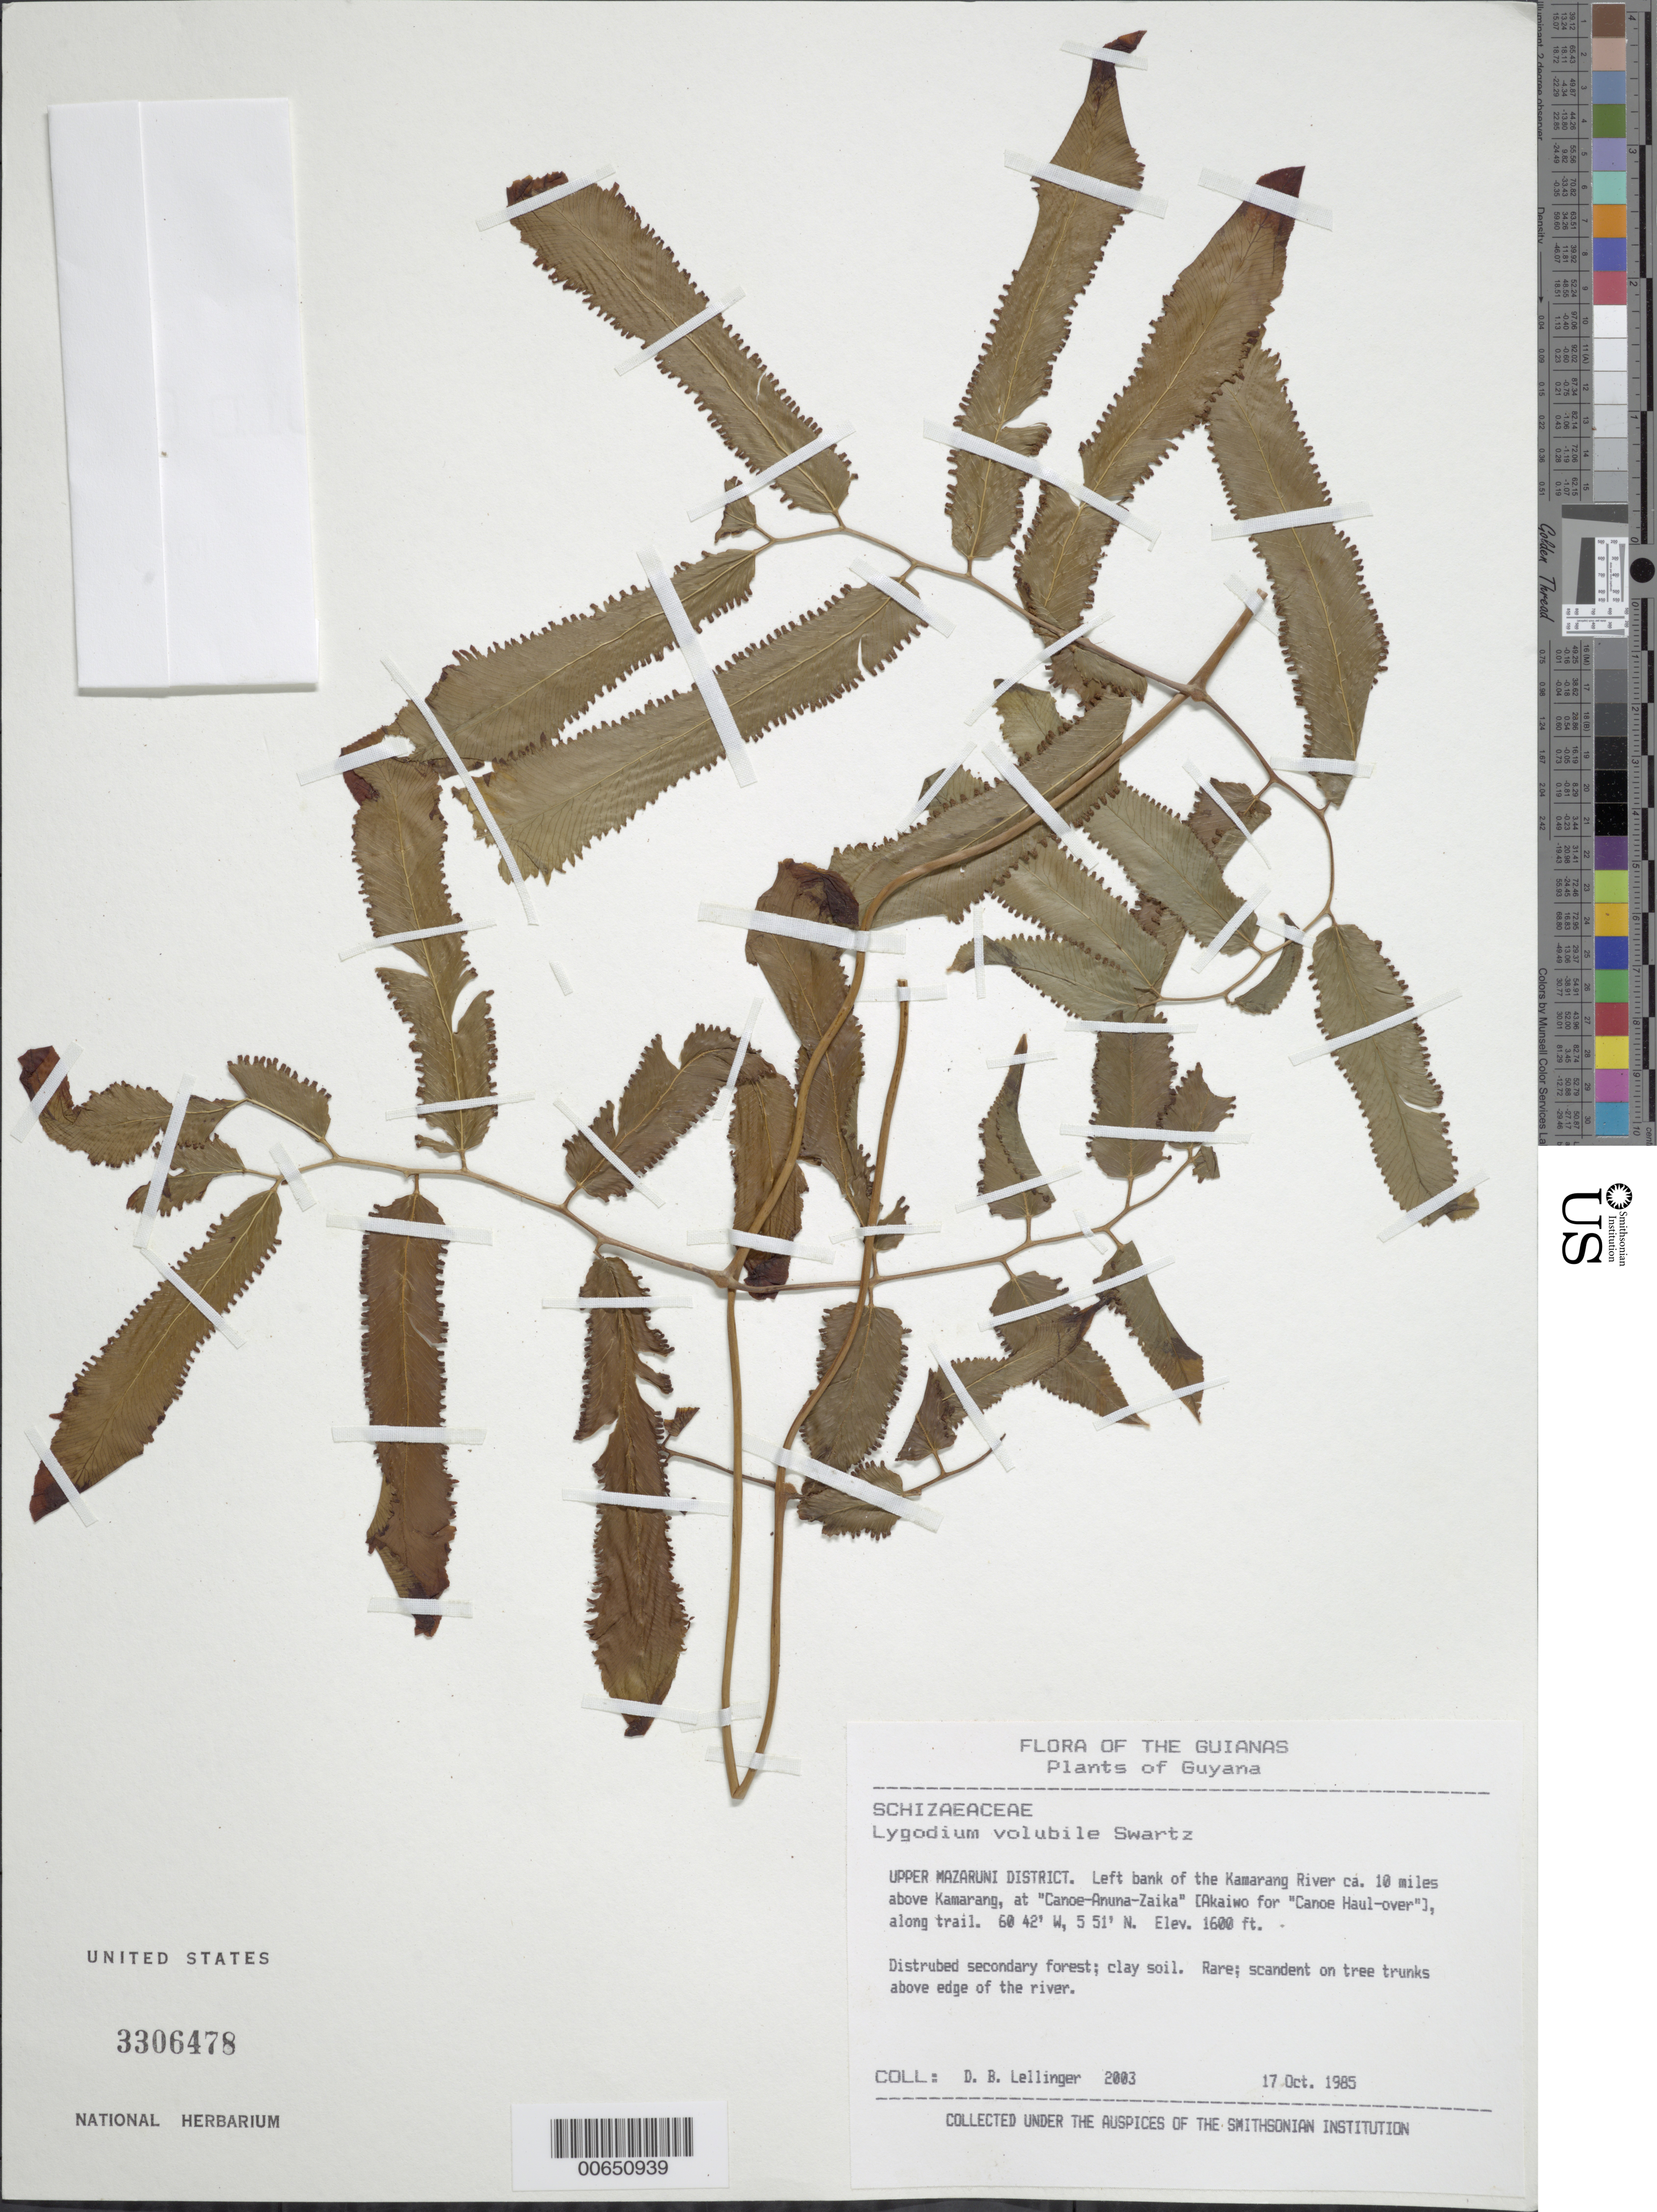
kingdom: Plantae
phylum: Tracheophyta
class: Polypodiopsida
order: Schizaeales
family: Lygodiaceae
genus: Lygodium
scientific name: Lygodium volubile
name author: Sw.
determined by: Lellinger, David B., (BOT), Smithsonian Institution - National Museum of Natural History (UNITED STATES)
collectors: D. B. Lellinger & H. Robinson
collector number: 2003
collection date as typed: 17 October 1985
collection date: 1985-10-17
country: Guyana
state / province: Cuyuni-Mazaruni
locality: Left bank Kamarang R. ca. 16 km above Kamarang, at "Canoe-Anuna-Zaika"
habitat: Disturbed secondary forest, clay soil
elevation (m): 480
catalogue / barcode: US 3306478